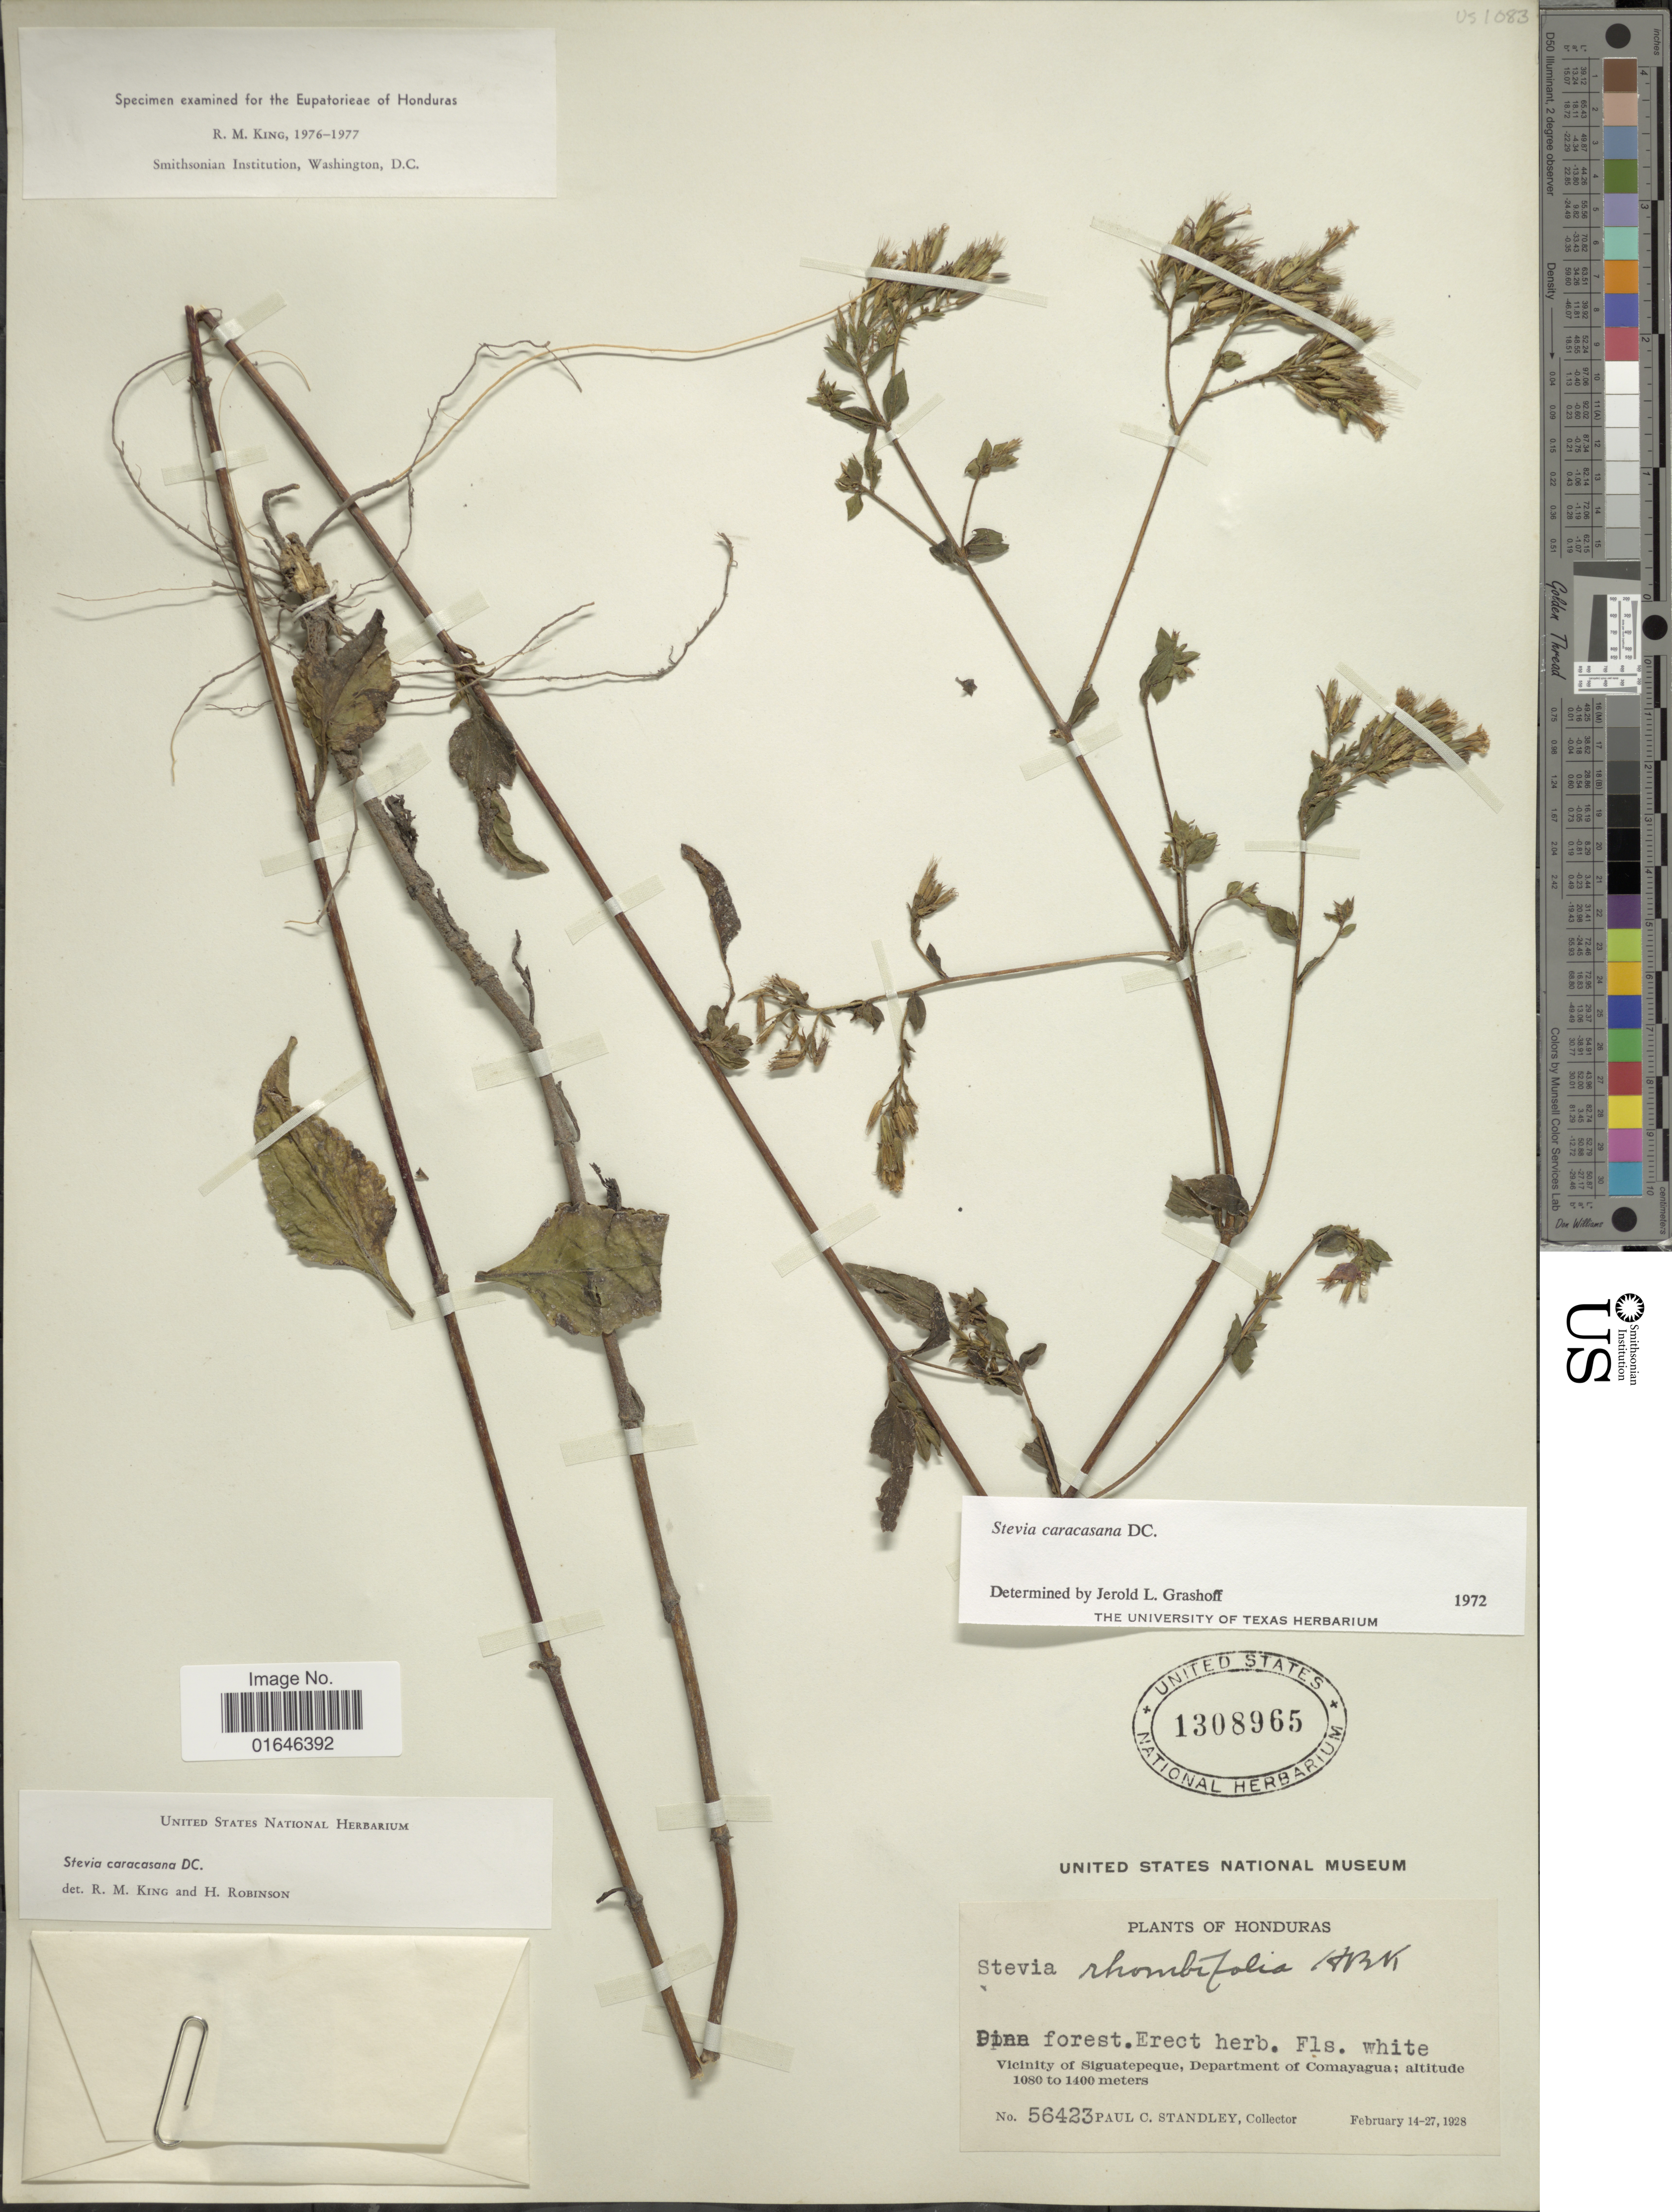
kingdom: Plantae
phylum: Tracheophyta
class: Magnoliopsida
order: Asterales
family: Asteraceae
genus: Stevia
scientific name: Stevia caracasana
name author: DC.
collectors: P. C. Standley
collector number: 56423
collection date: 1928-02-14/1928-02-27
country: Honduras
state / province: Comayagua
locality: Vicinity of Siguatepec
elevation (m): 1080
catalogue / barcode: US 1308965